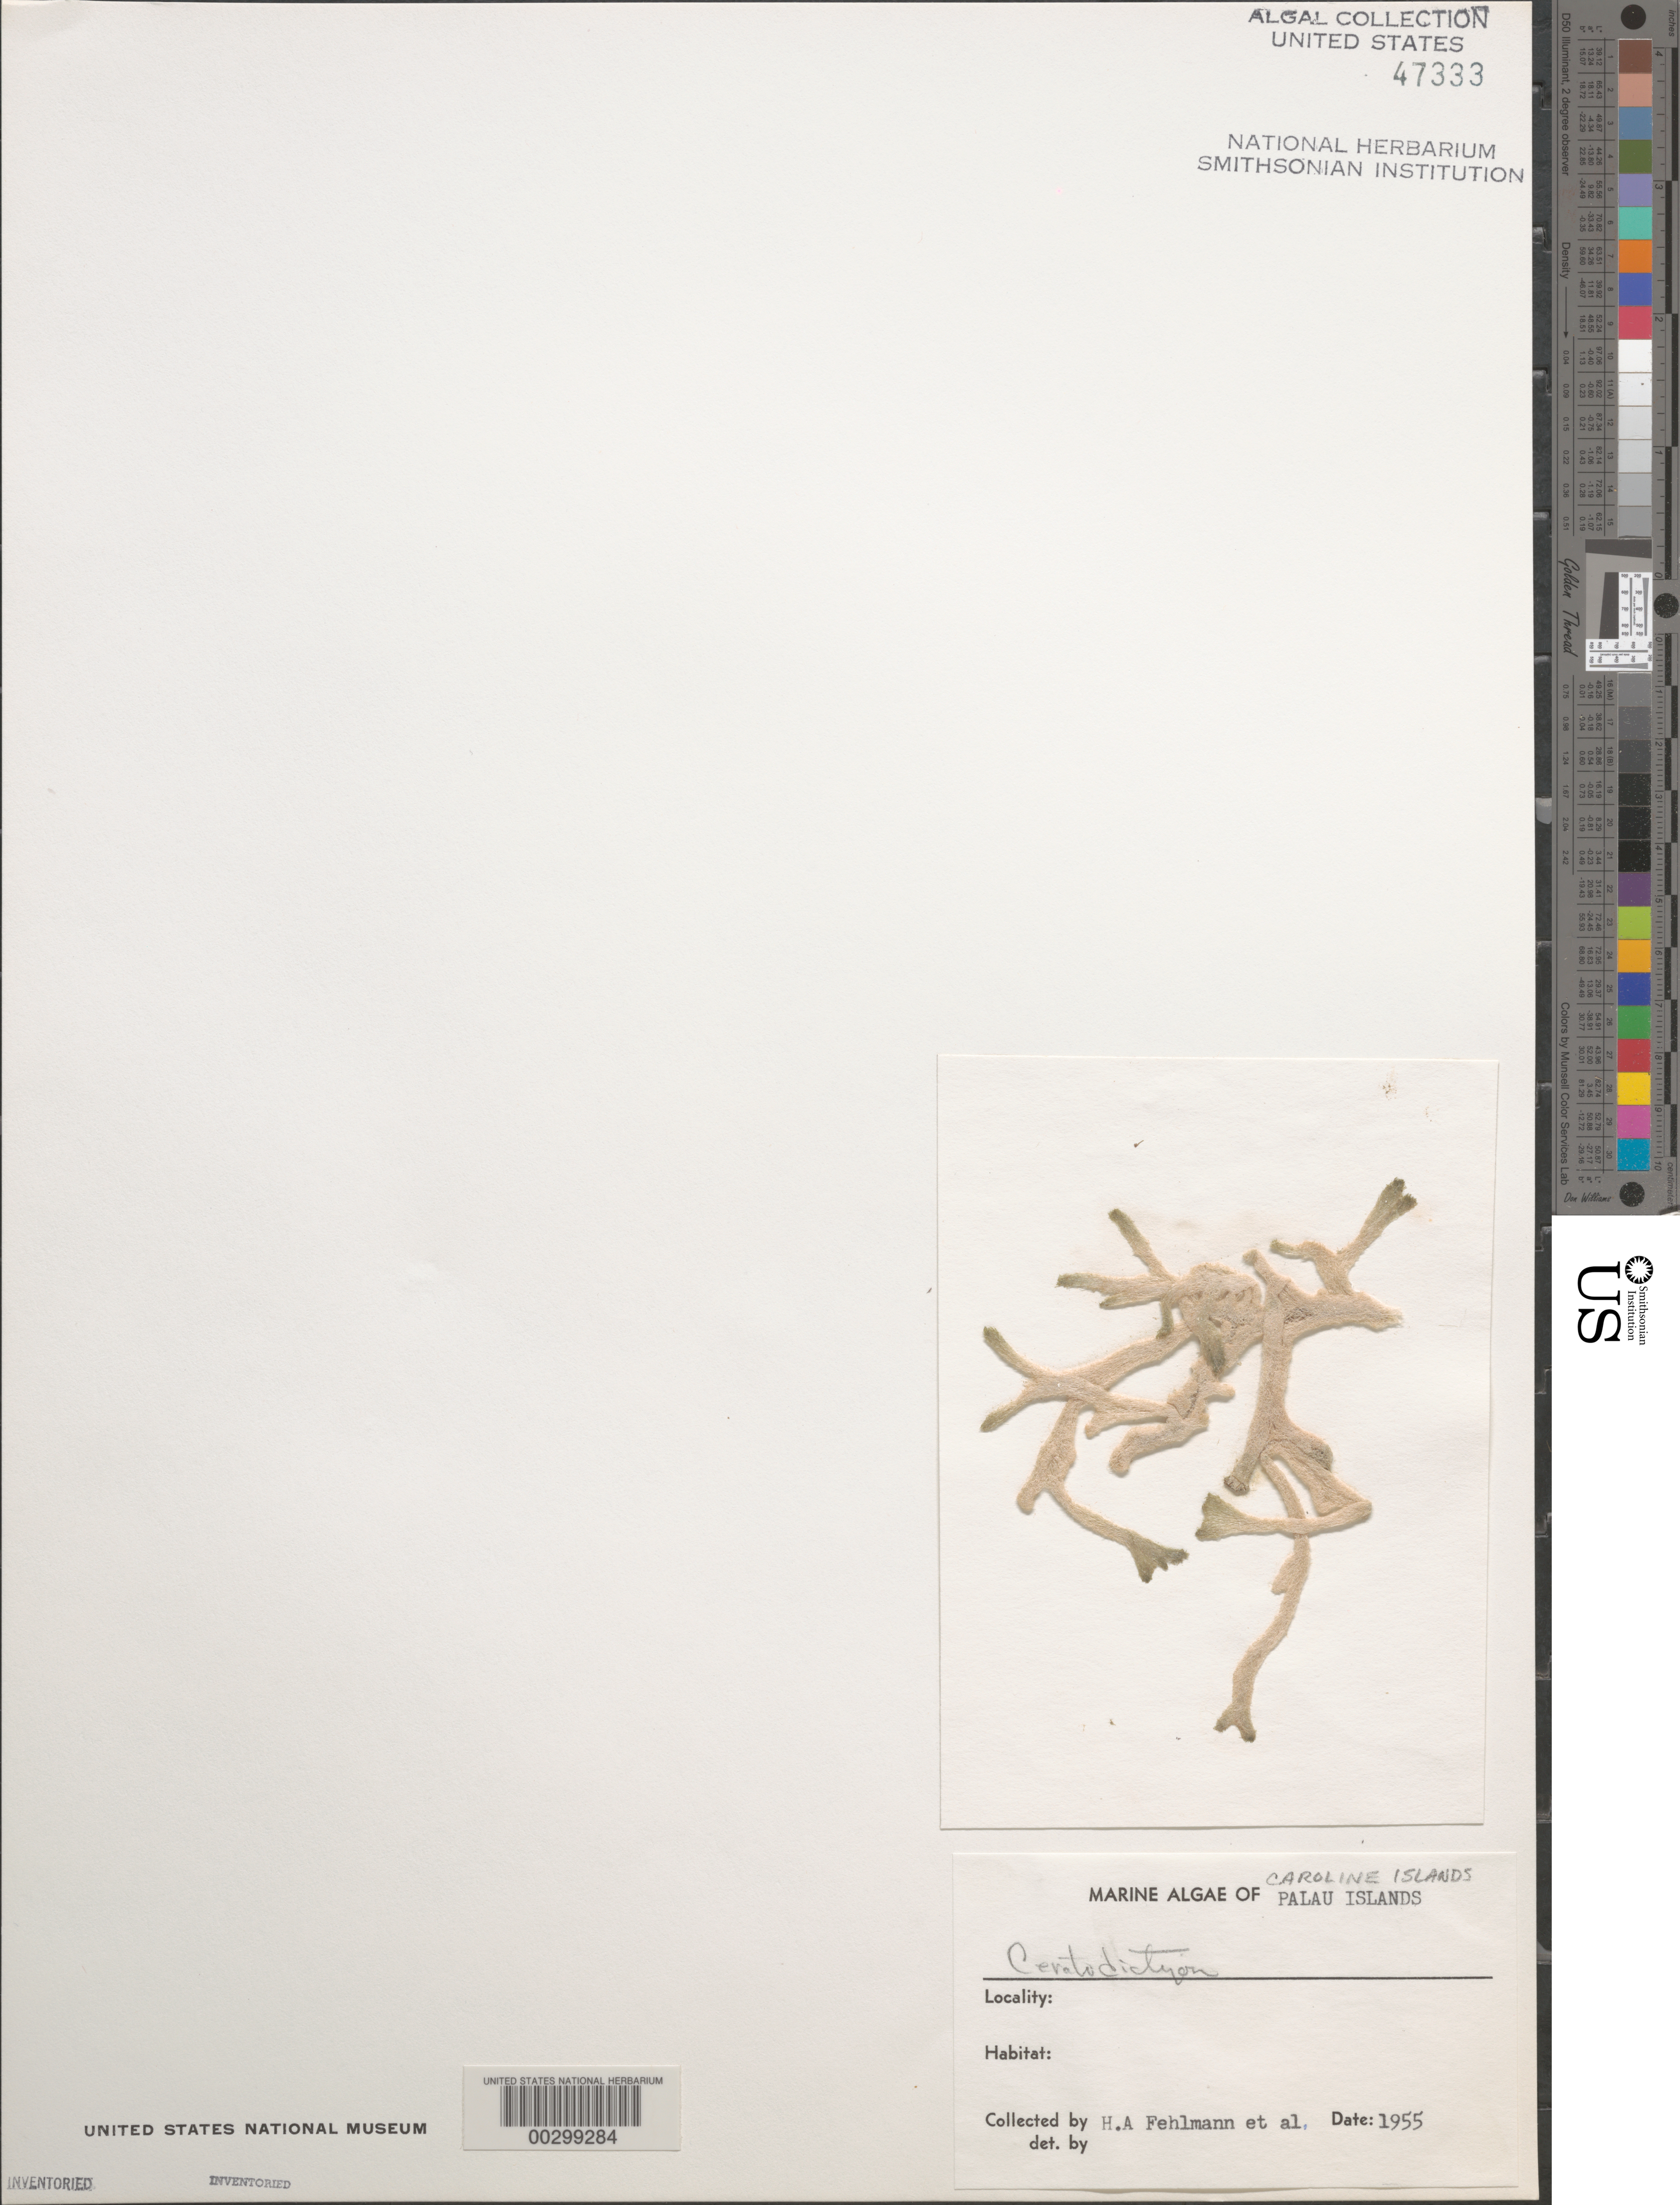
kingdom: Plantae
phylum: Rhodophyta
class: Florideophyceae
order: Rhodymeniales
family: Lomentariaceae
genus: Ceratodictyon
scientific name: Ceratodictyon sp.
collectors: H. Fehlmann et al.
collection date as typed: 1955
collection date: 1955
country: Palau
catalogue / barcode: US 47333